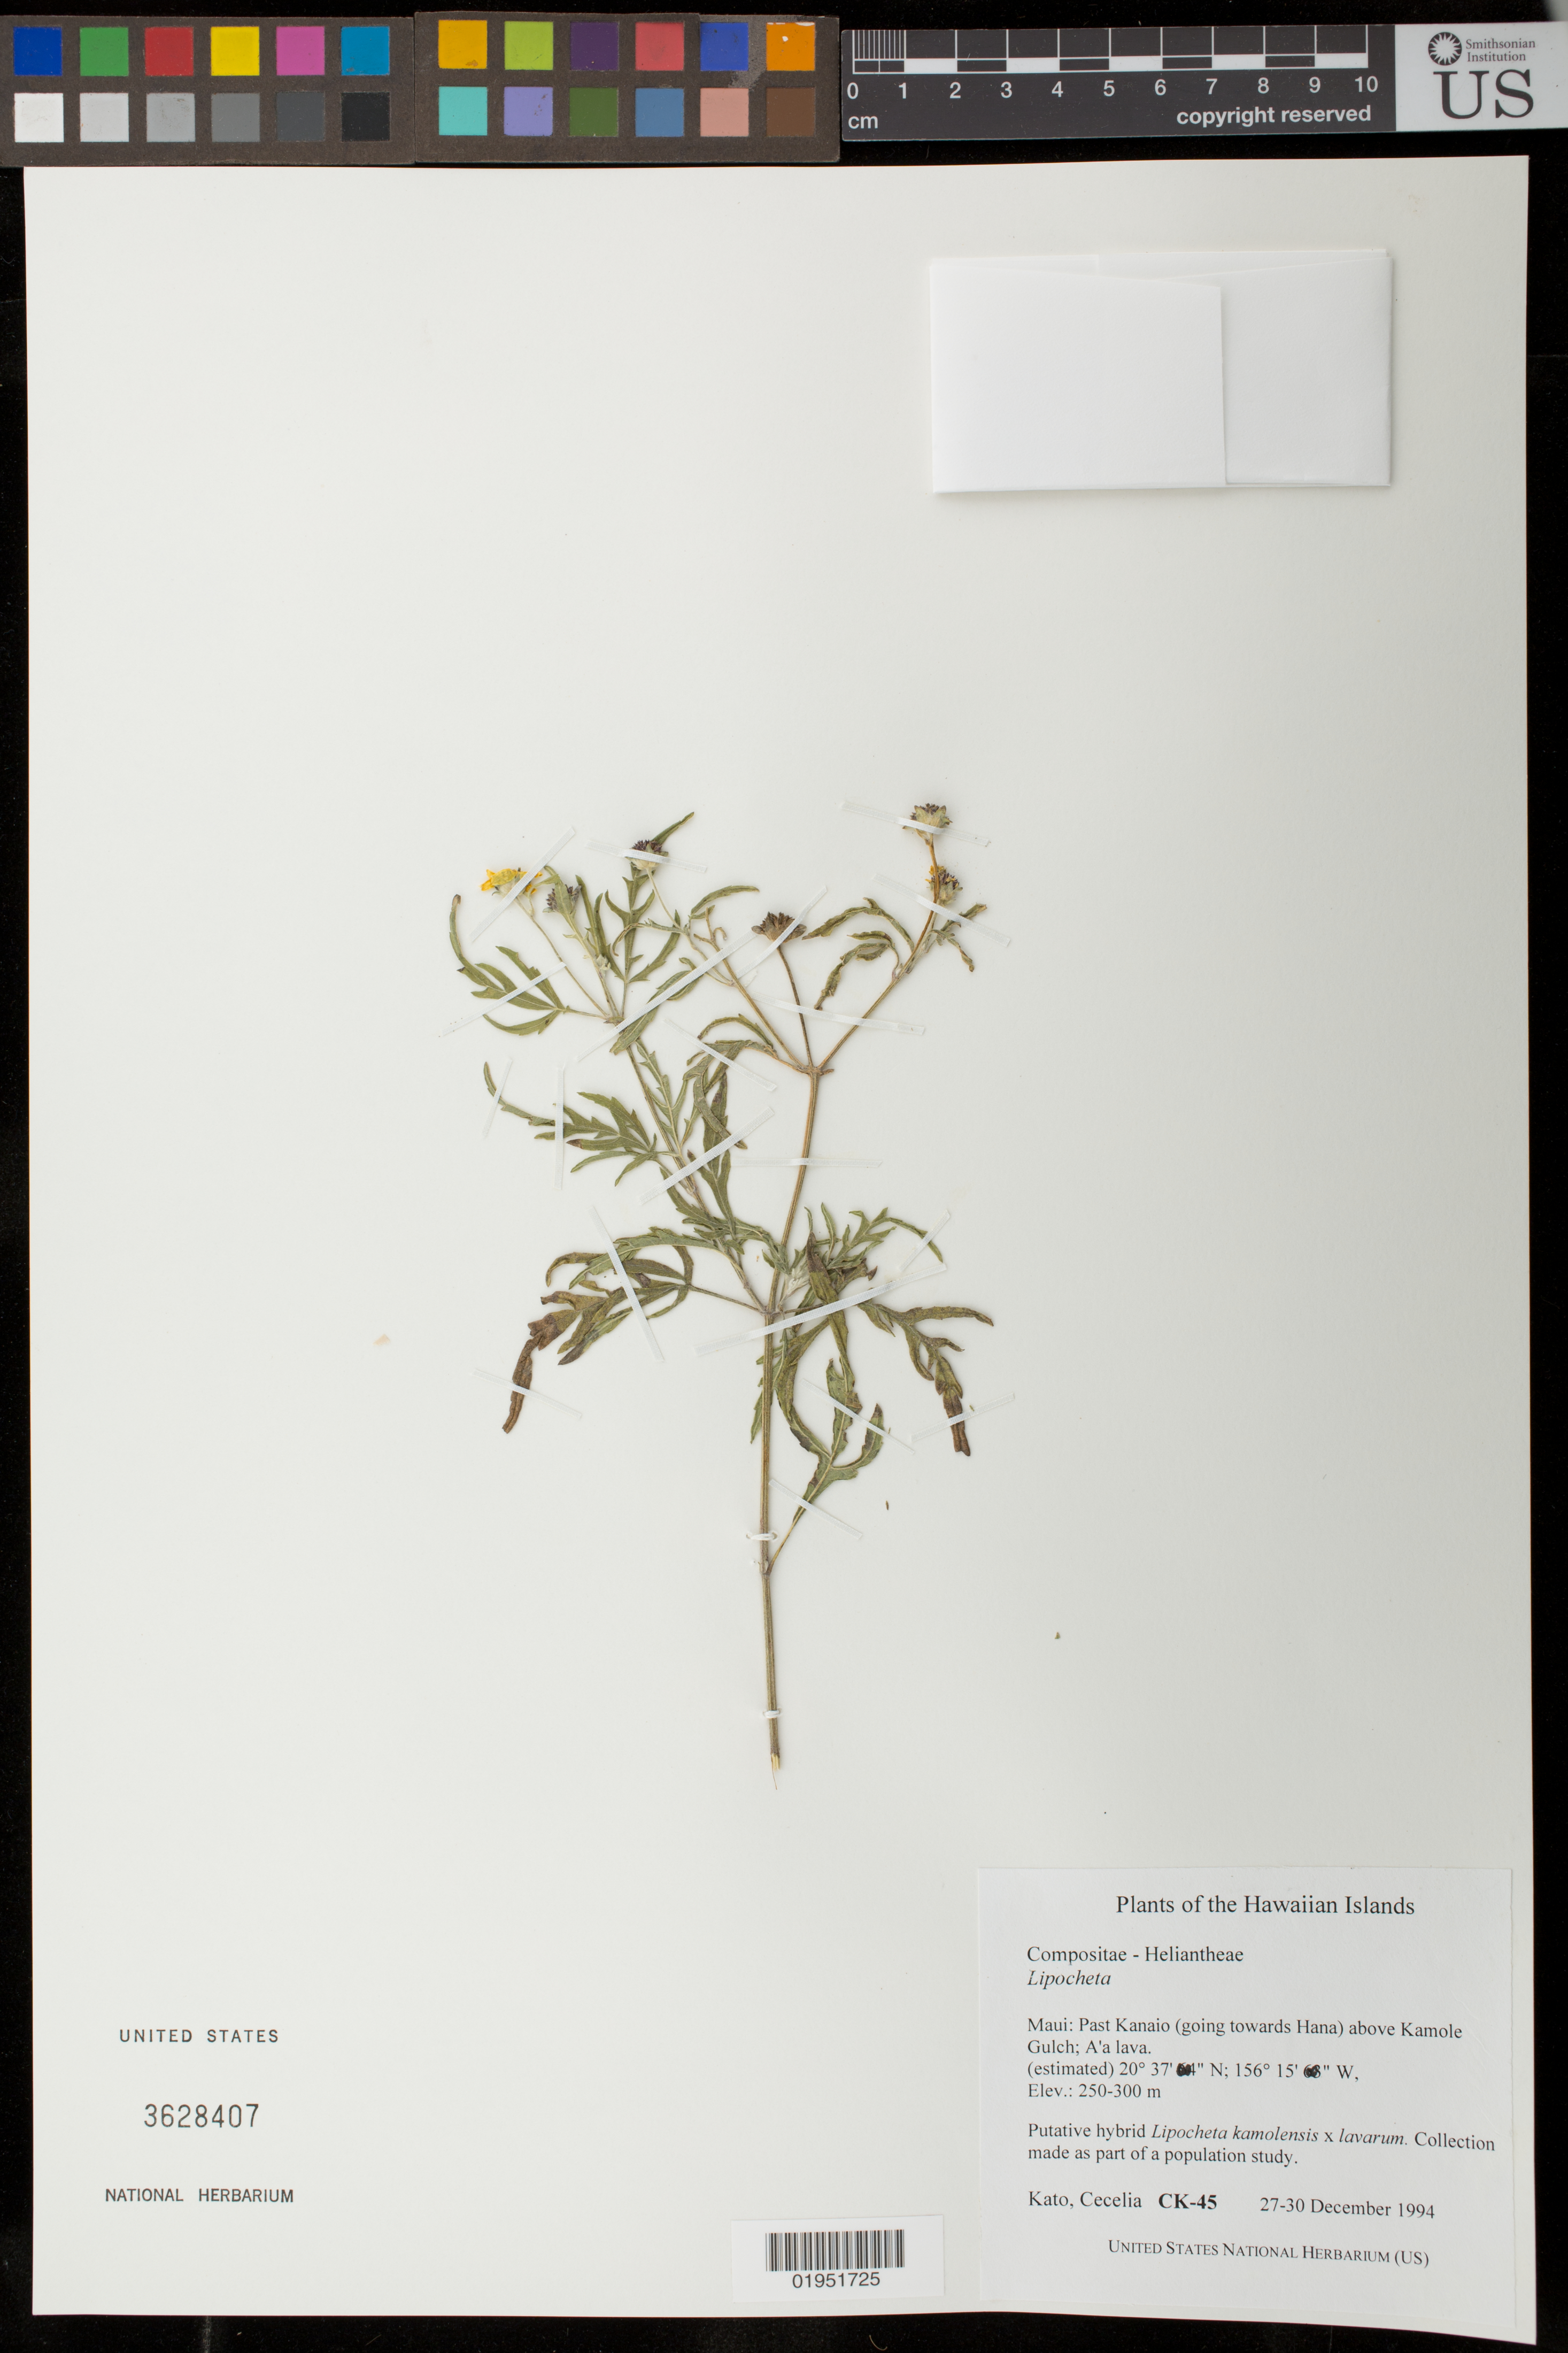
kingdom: Plantae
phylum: Tracheophyta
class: Magnoliopsida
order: Asterales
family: Asteraceae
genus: Lipochaeta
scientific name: Lipochaeta sp.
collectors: C. Kato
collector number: CK-45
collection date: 1994-12-27/1994-12-30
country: United States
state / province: Hawaii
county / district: Maui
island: Maui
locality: Past Kanaio (Going towards Hana) above Kamole Gulch; A'a lava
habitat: A'a lava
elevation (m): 250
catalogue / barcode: US 3628407